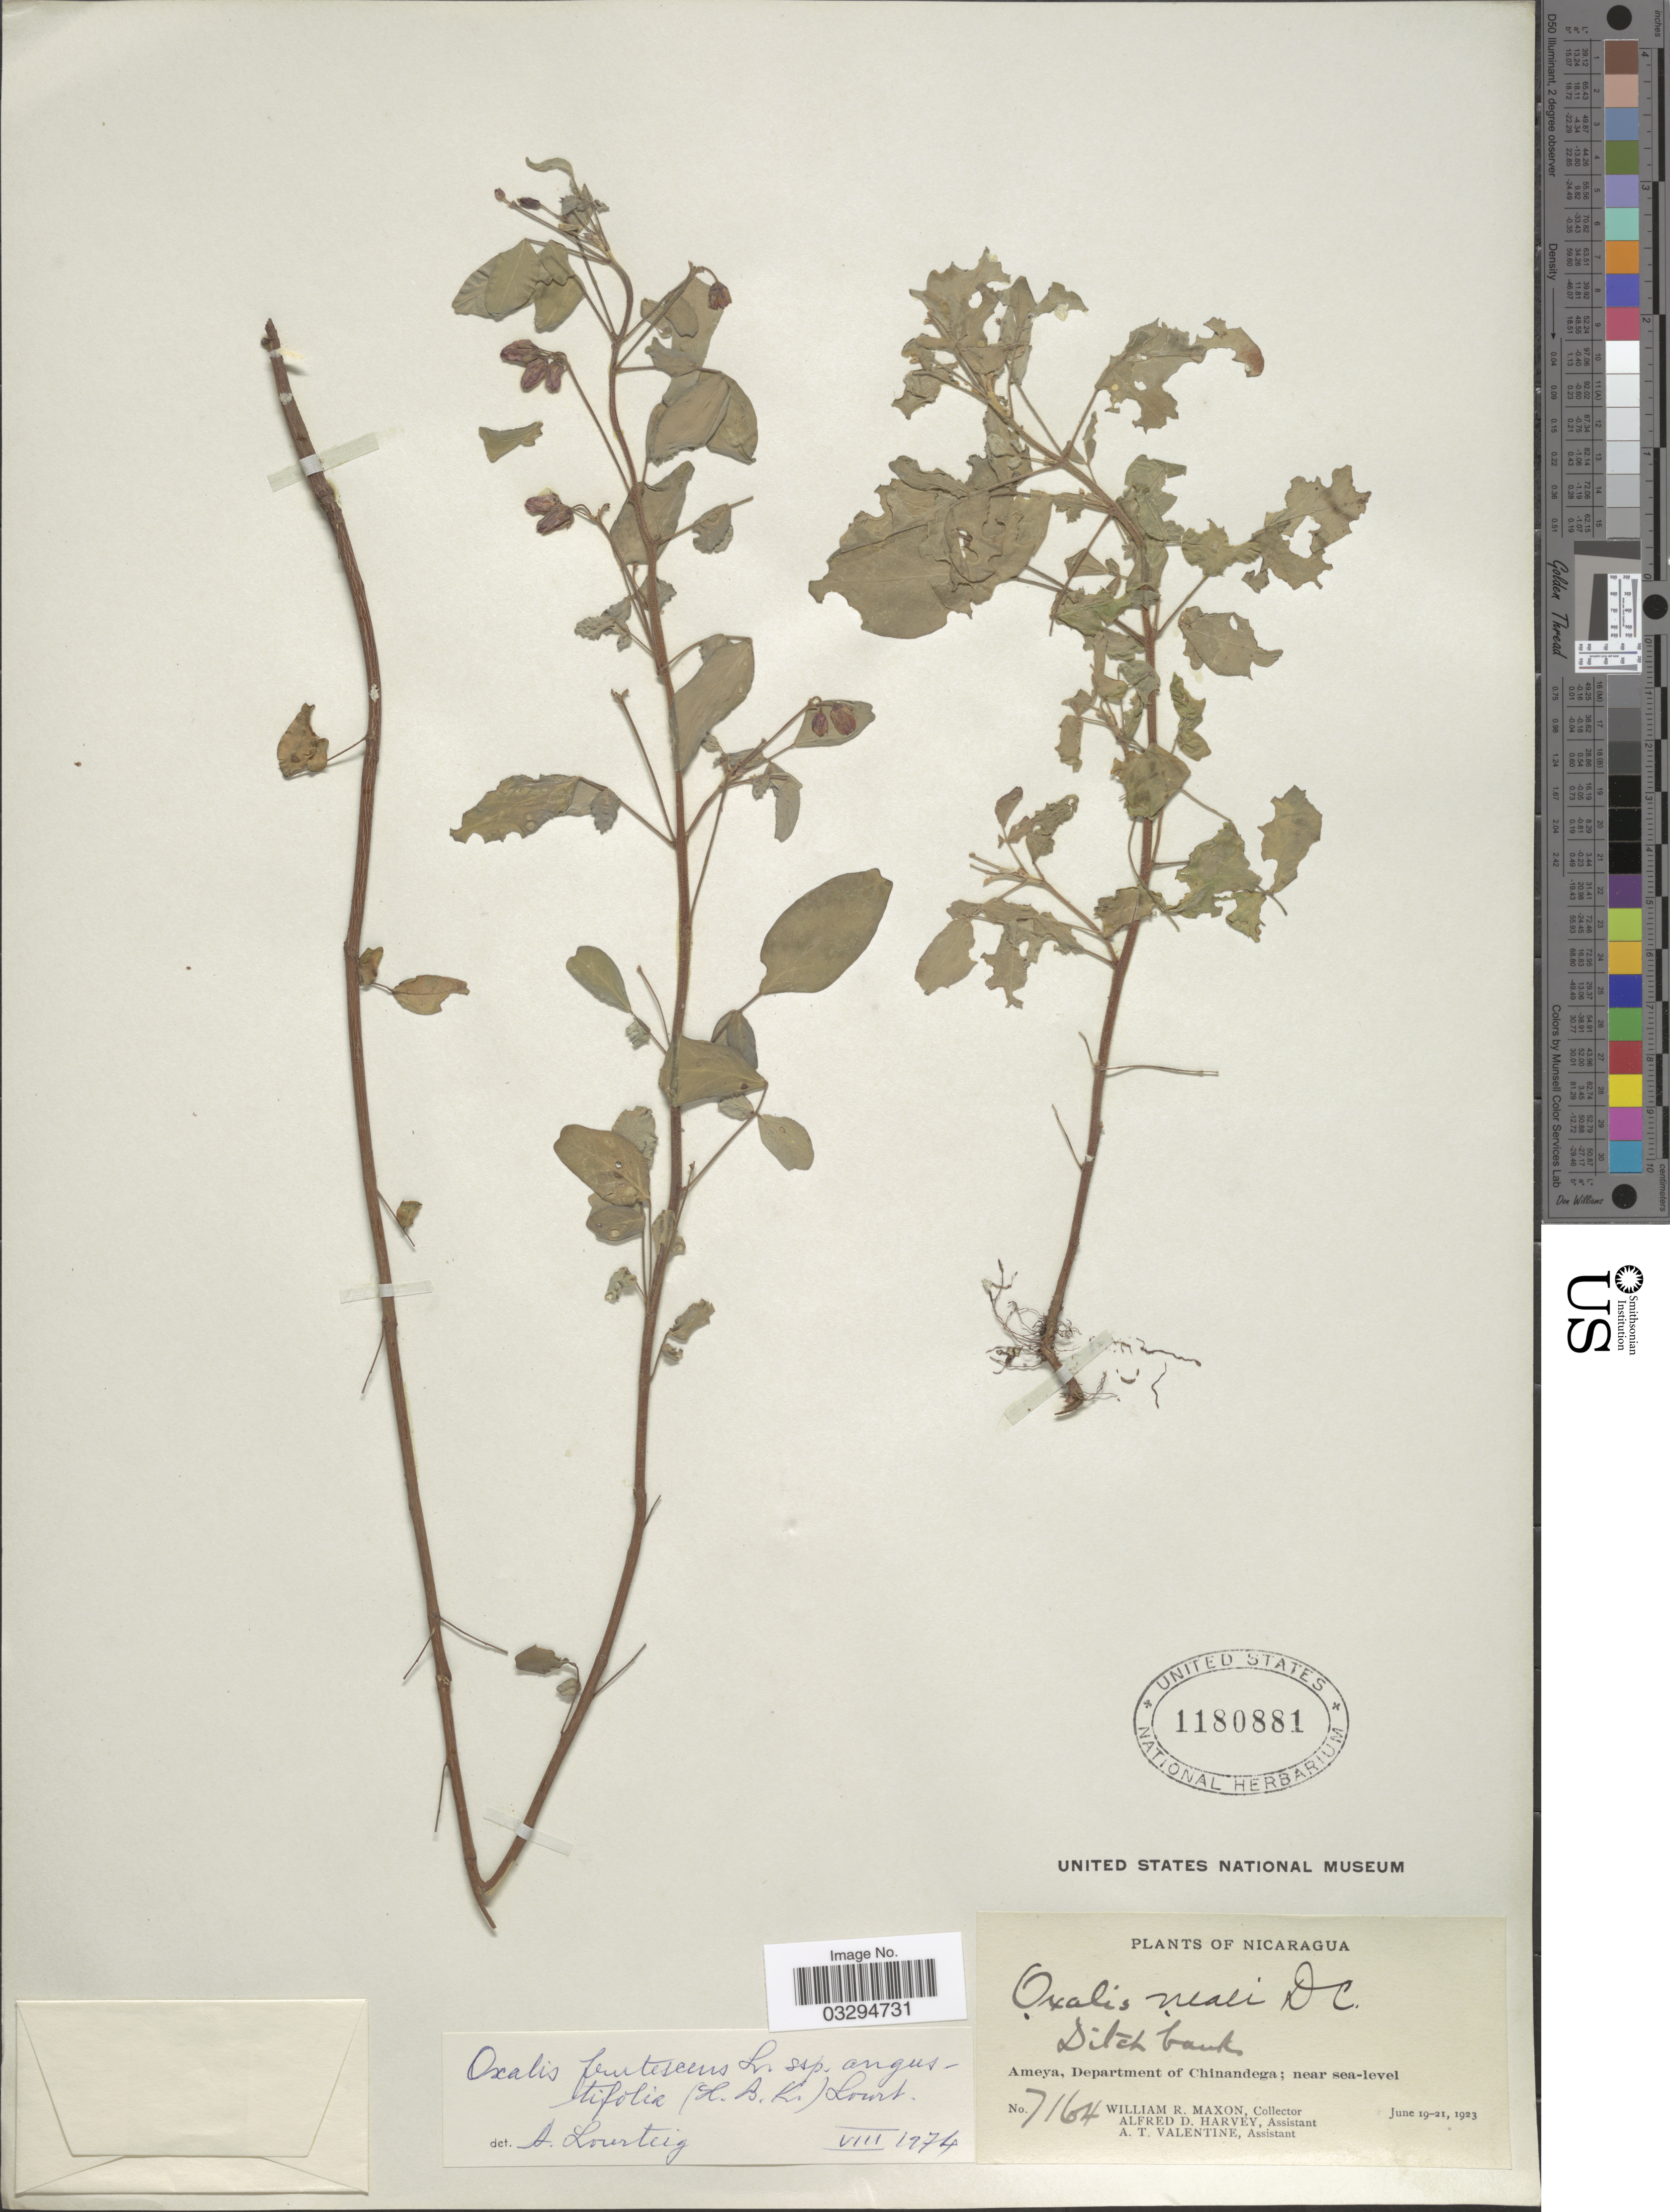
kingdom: Plantae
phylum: Tracheophyta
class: Magnoliopsida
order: Oxalidales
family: Oxalidaceae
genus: Oxalis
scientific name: Oxalis frutescens subsp. angustifolia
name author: (Kunth) Lourteig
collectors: W. R. Maxon, A. D. Harvey & A. Valentine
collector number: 7164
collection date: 1923-06-19/1923-06-21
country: Nicaragua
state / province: Chinandega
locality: Ameya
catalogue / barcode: US 1180881